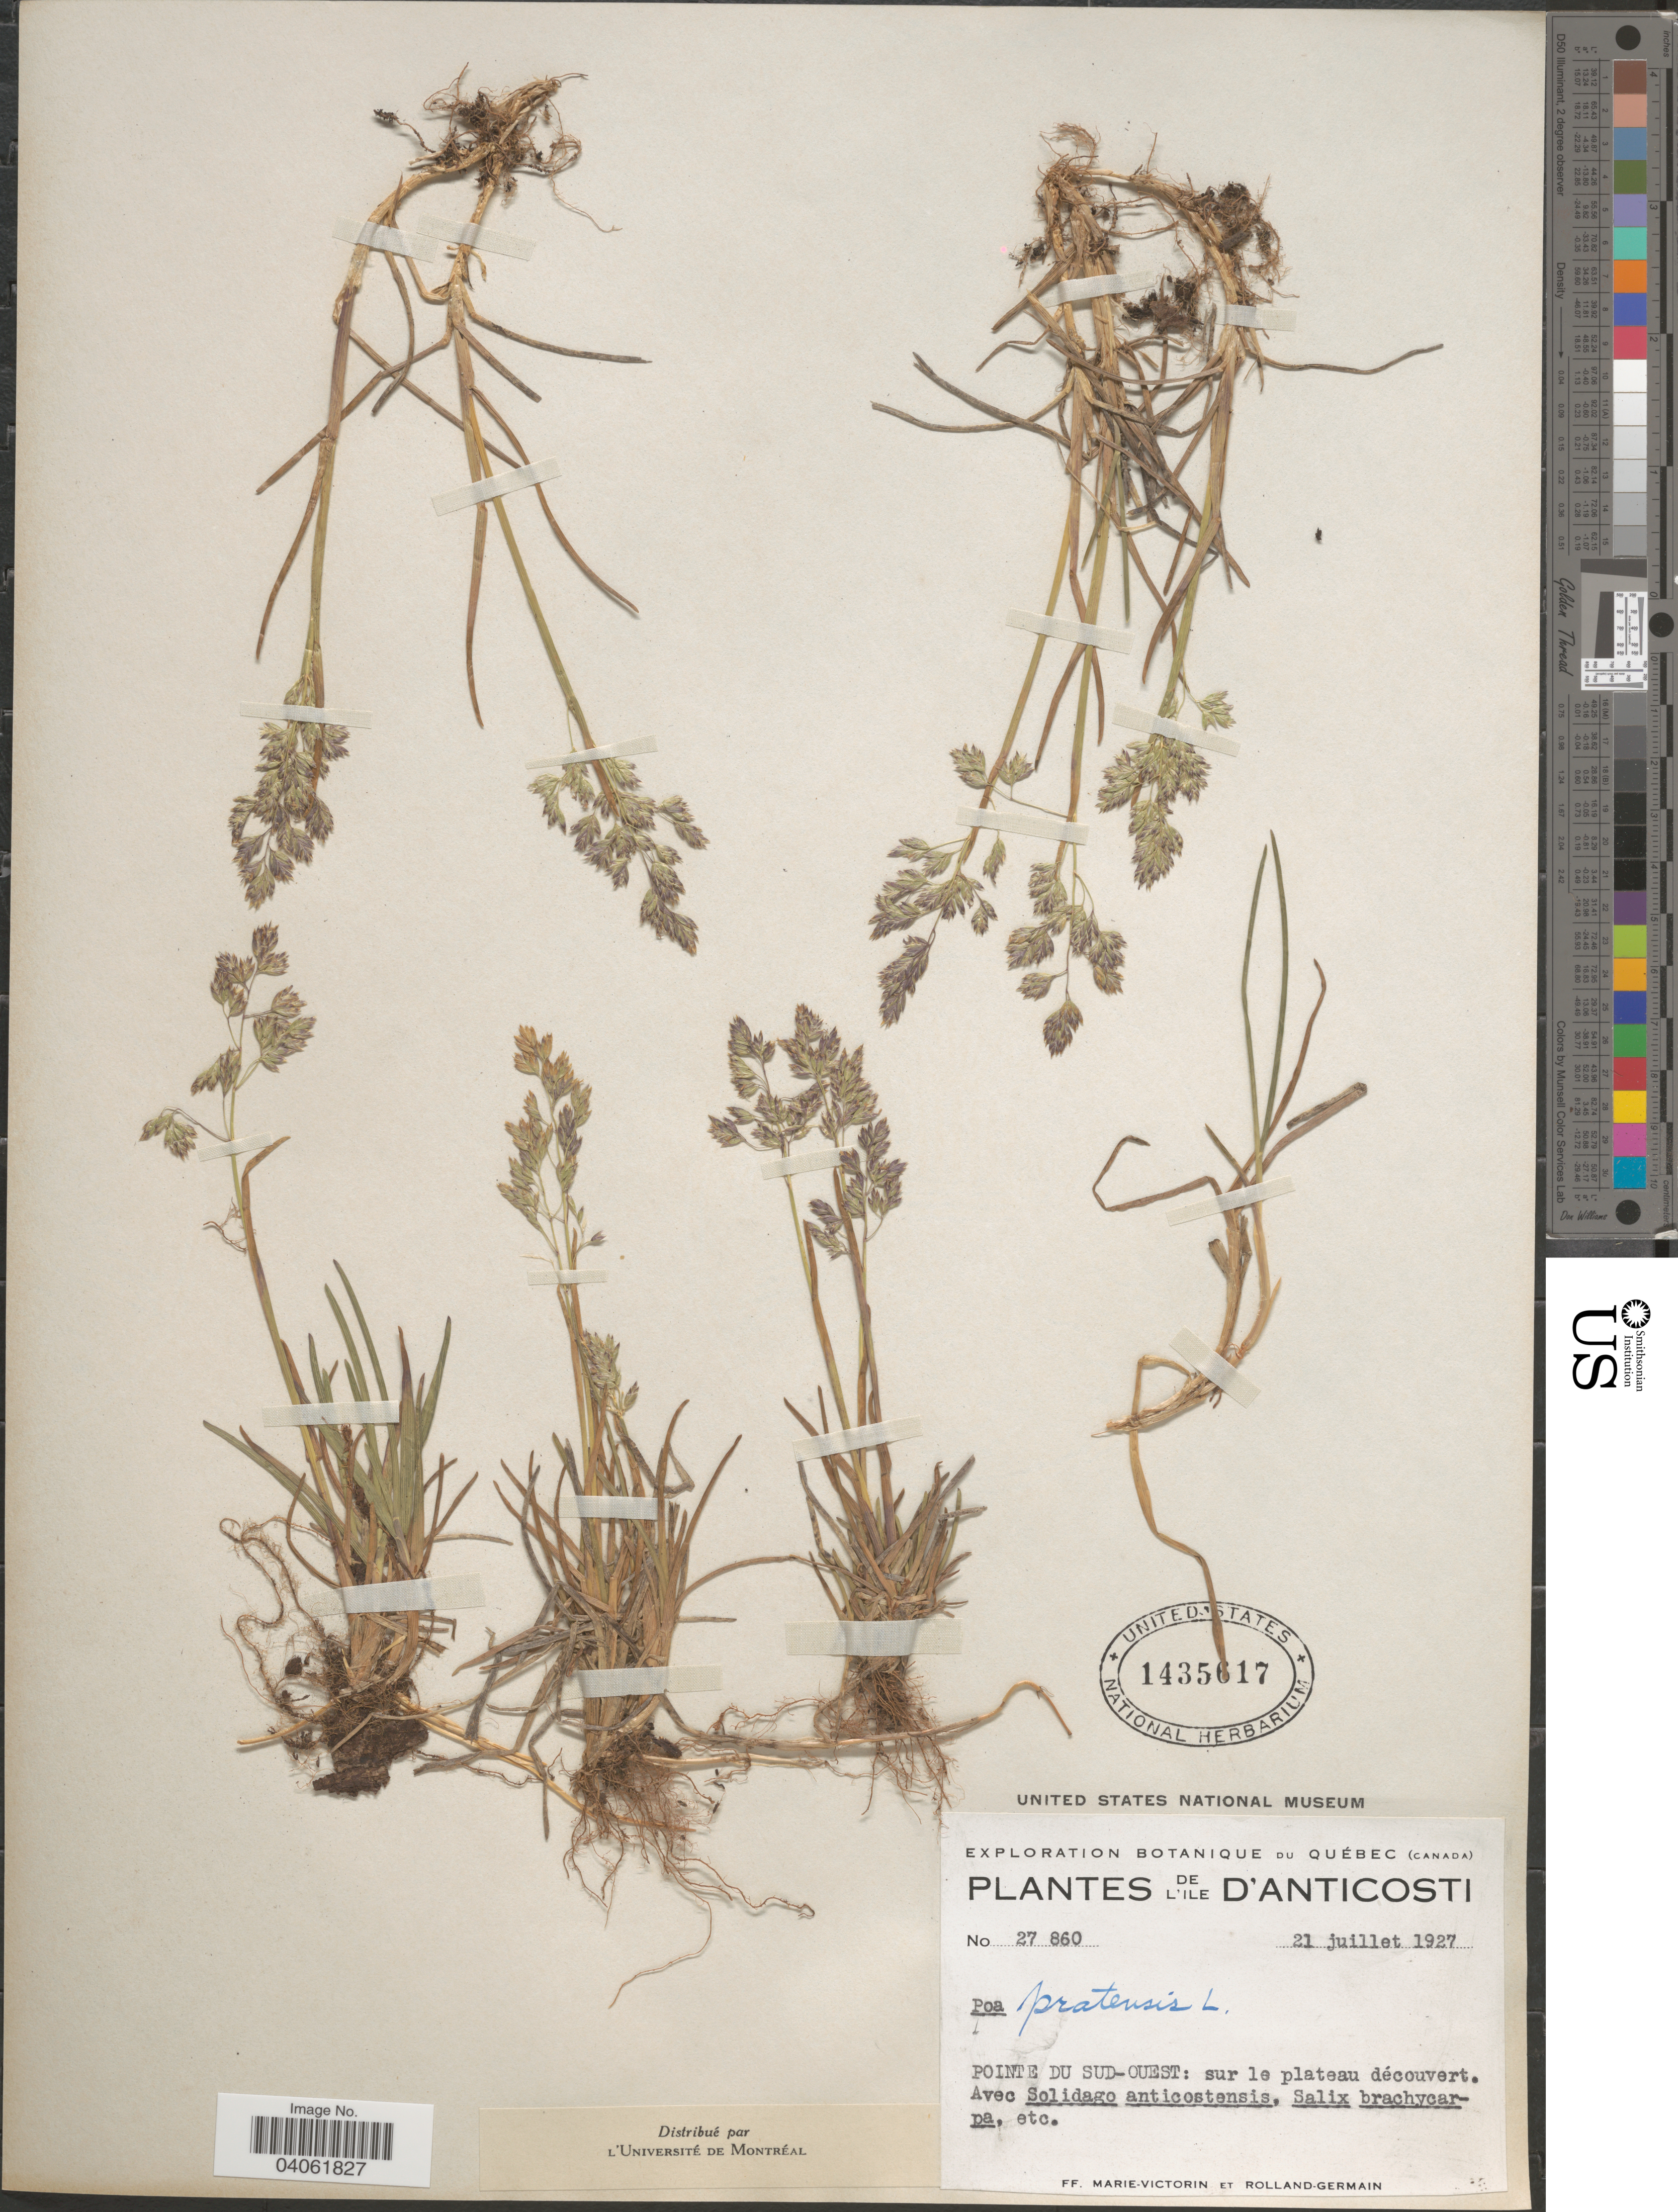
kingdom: Plantae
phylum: Tracheophyta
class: Liliopsida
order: Poales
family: Poaceae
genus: Poa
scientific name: Poa pratensis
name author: L.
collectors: F. Marie-Victorin & Rolland-Germain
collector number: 27860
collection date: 1927-07-21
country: Canada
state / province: Quebec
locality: L'Ile D'Anticosti. Pointe du Sud-Ouest: sur le plateau découvert.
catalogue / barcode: US 1435617